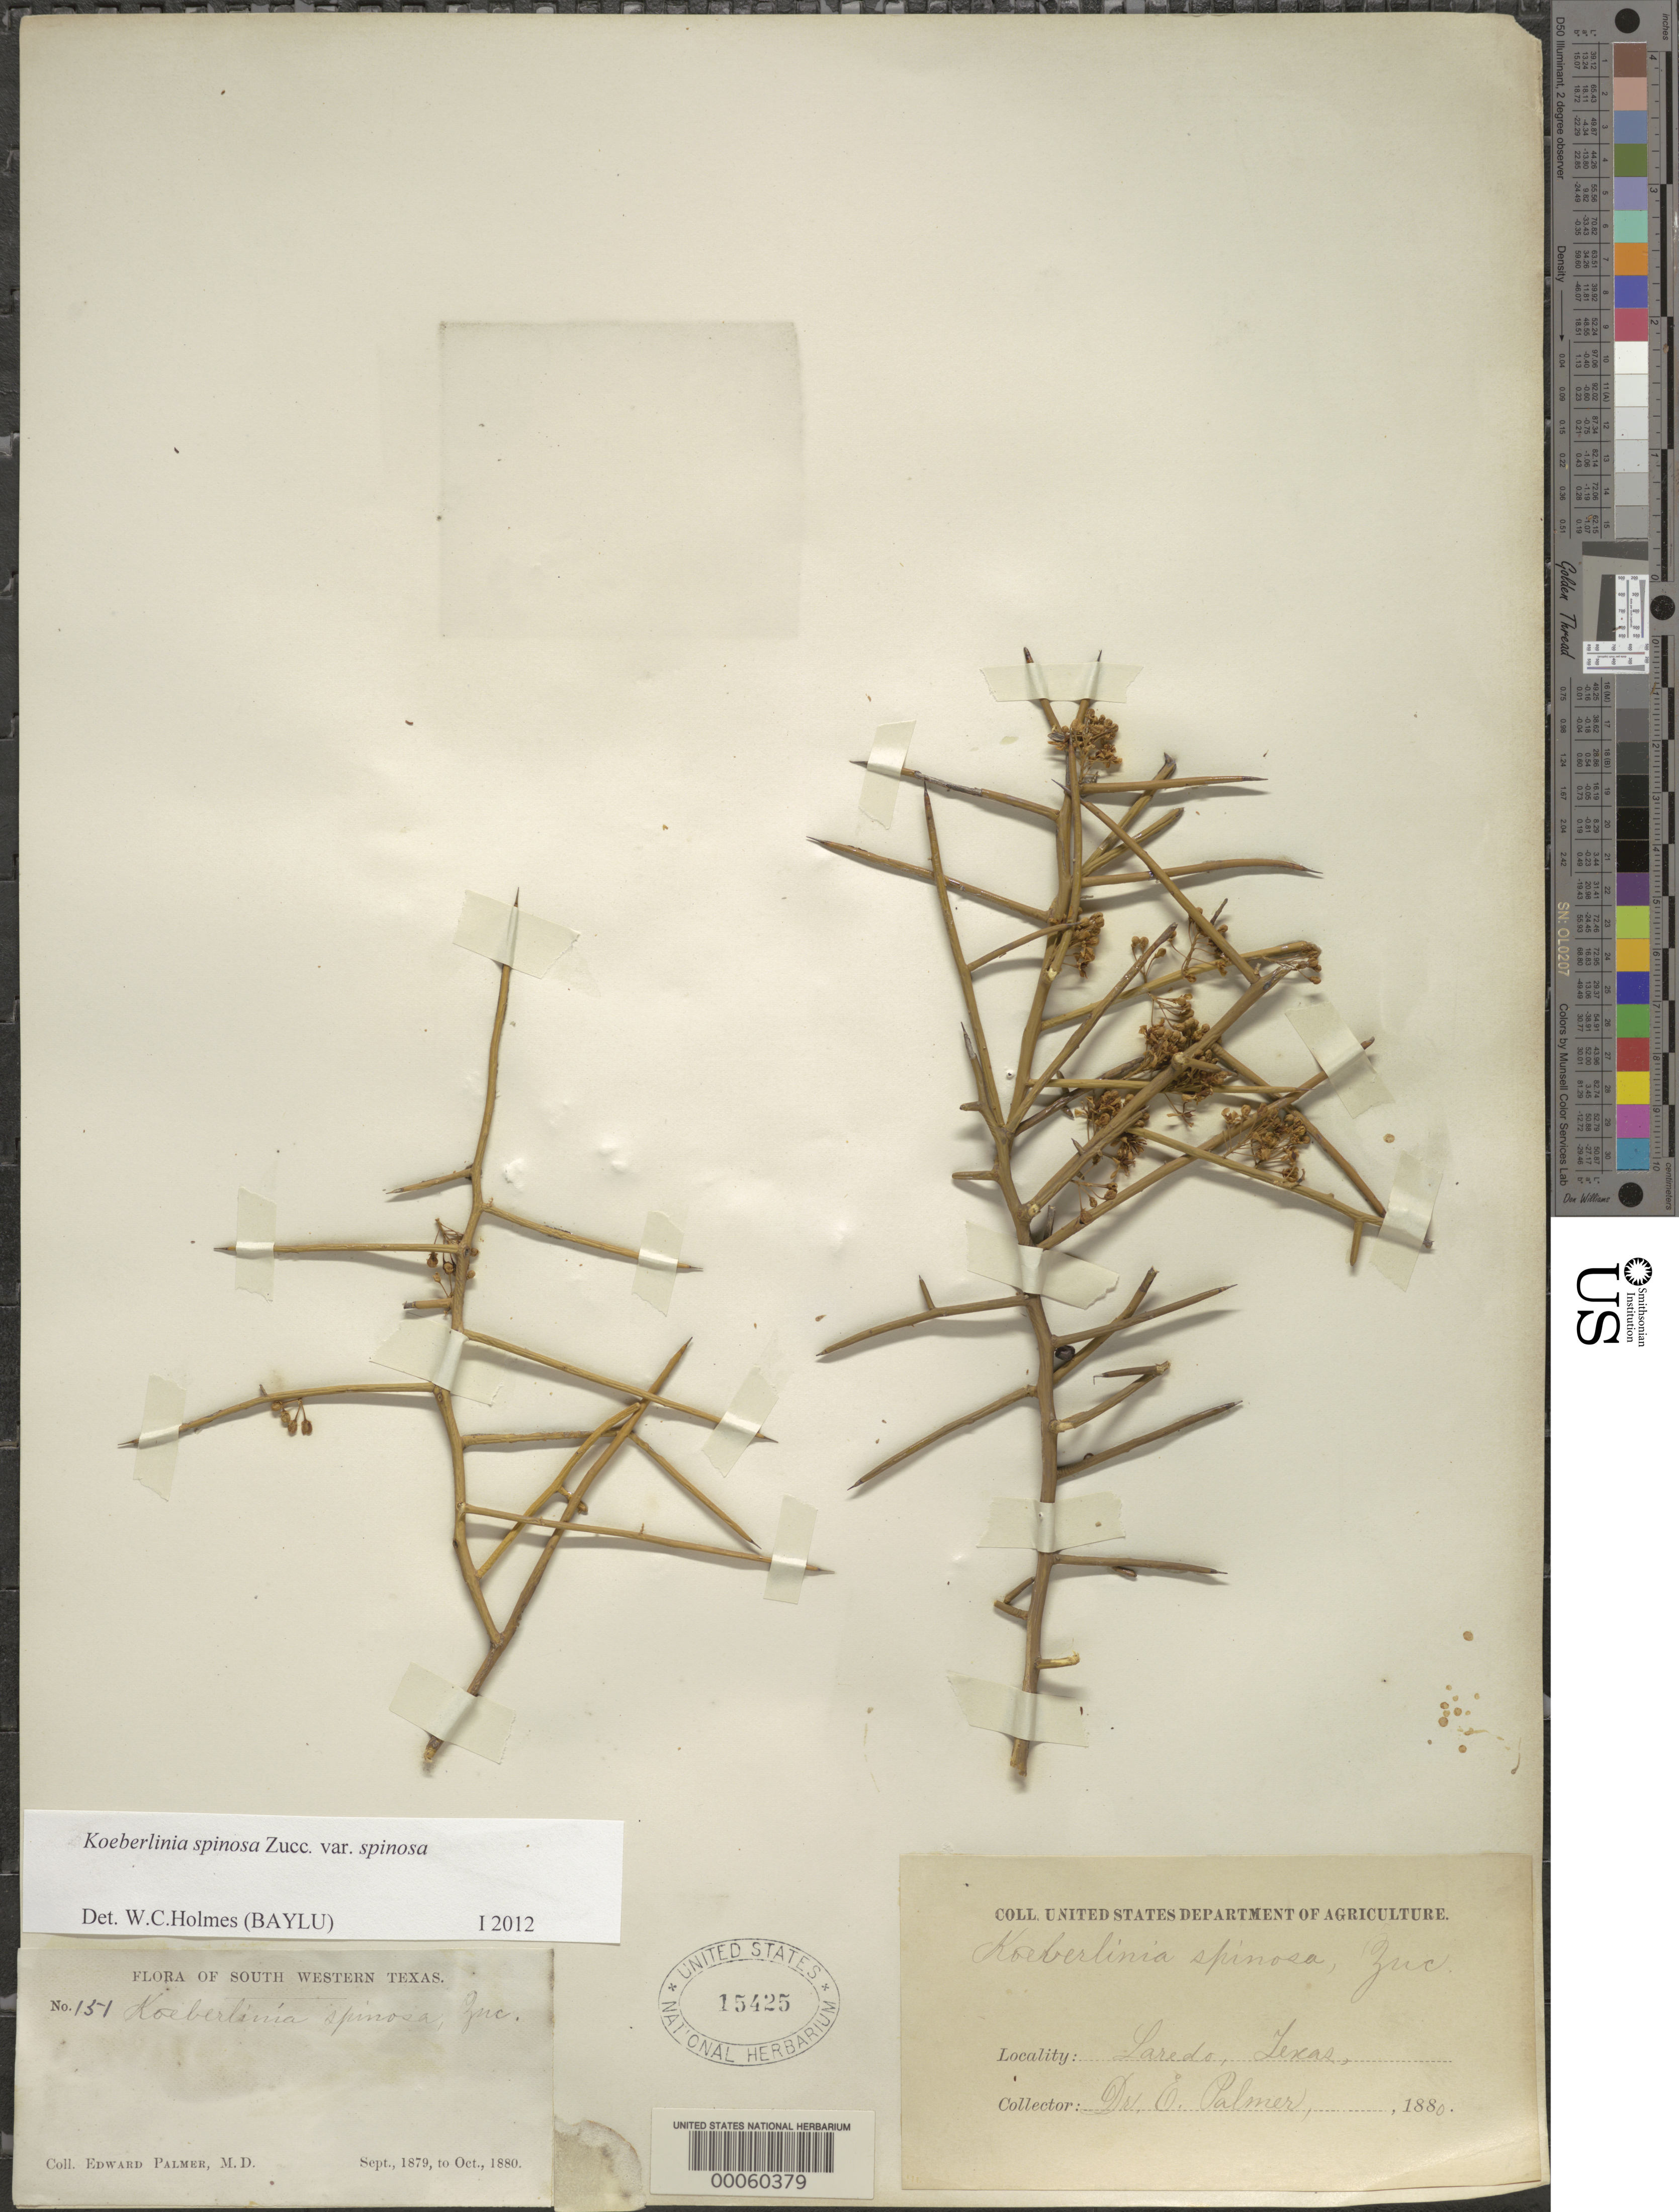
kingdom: Plantae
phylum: Tracheophyta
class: Magnoliopsida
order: Brassicales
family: Koeberliniaceae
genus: Koeberlinia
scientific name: Koeberlinia spinosa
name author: Zucc.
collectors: E. Palmer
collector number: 151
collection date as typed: Sep 1879 to -- Oct 1880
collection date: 1879-09/1880-10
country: United States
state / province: Texas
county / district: Webb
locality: Laredo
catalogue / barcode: US 15425